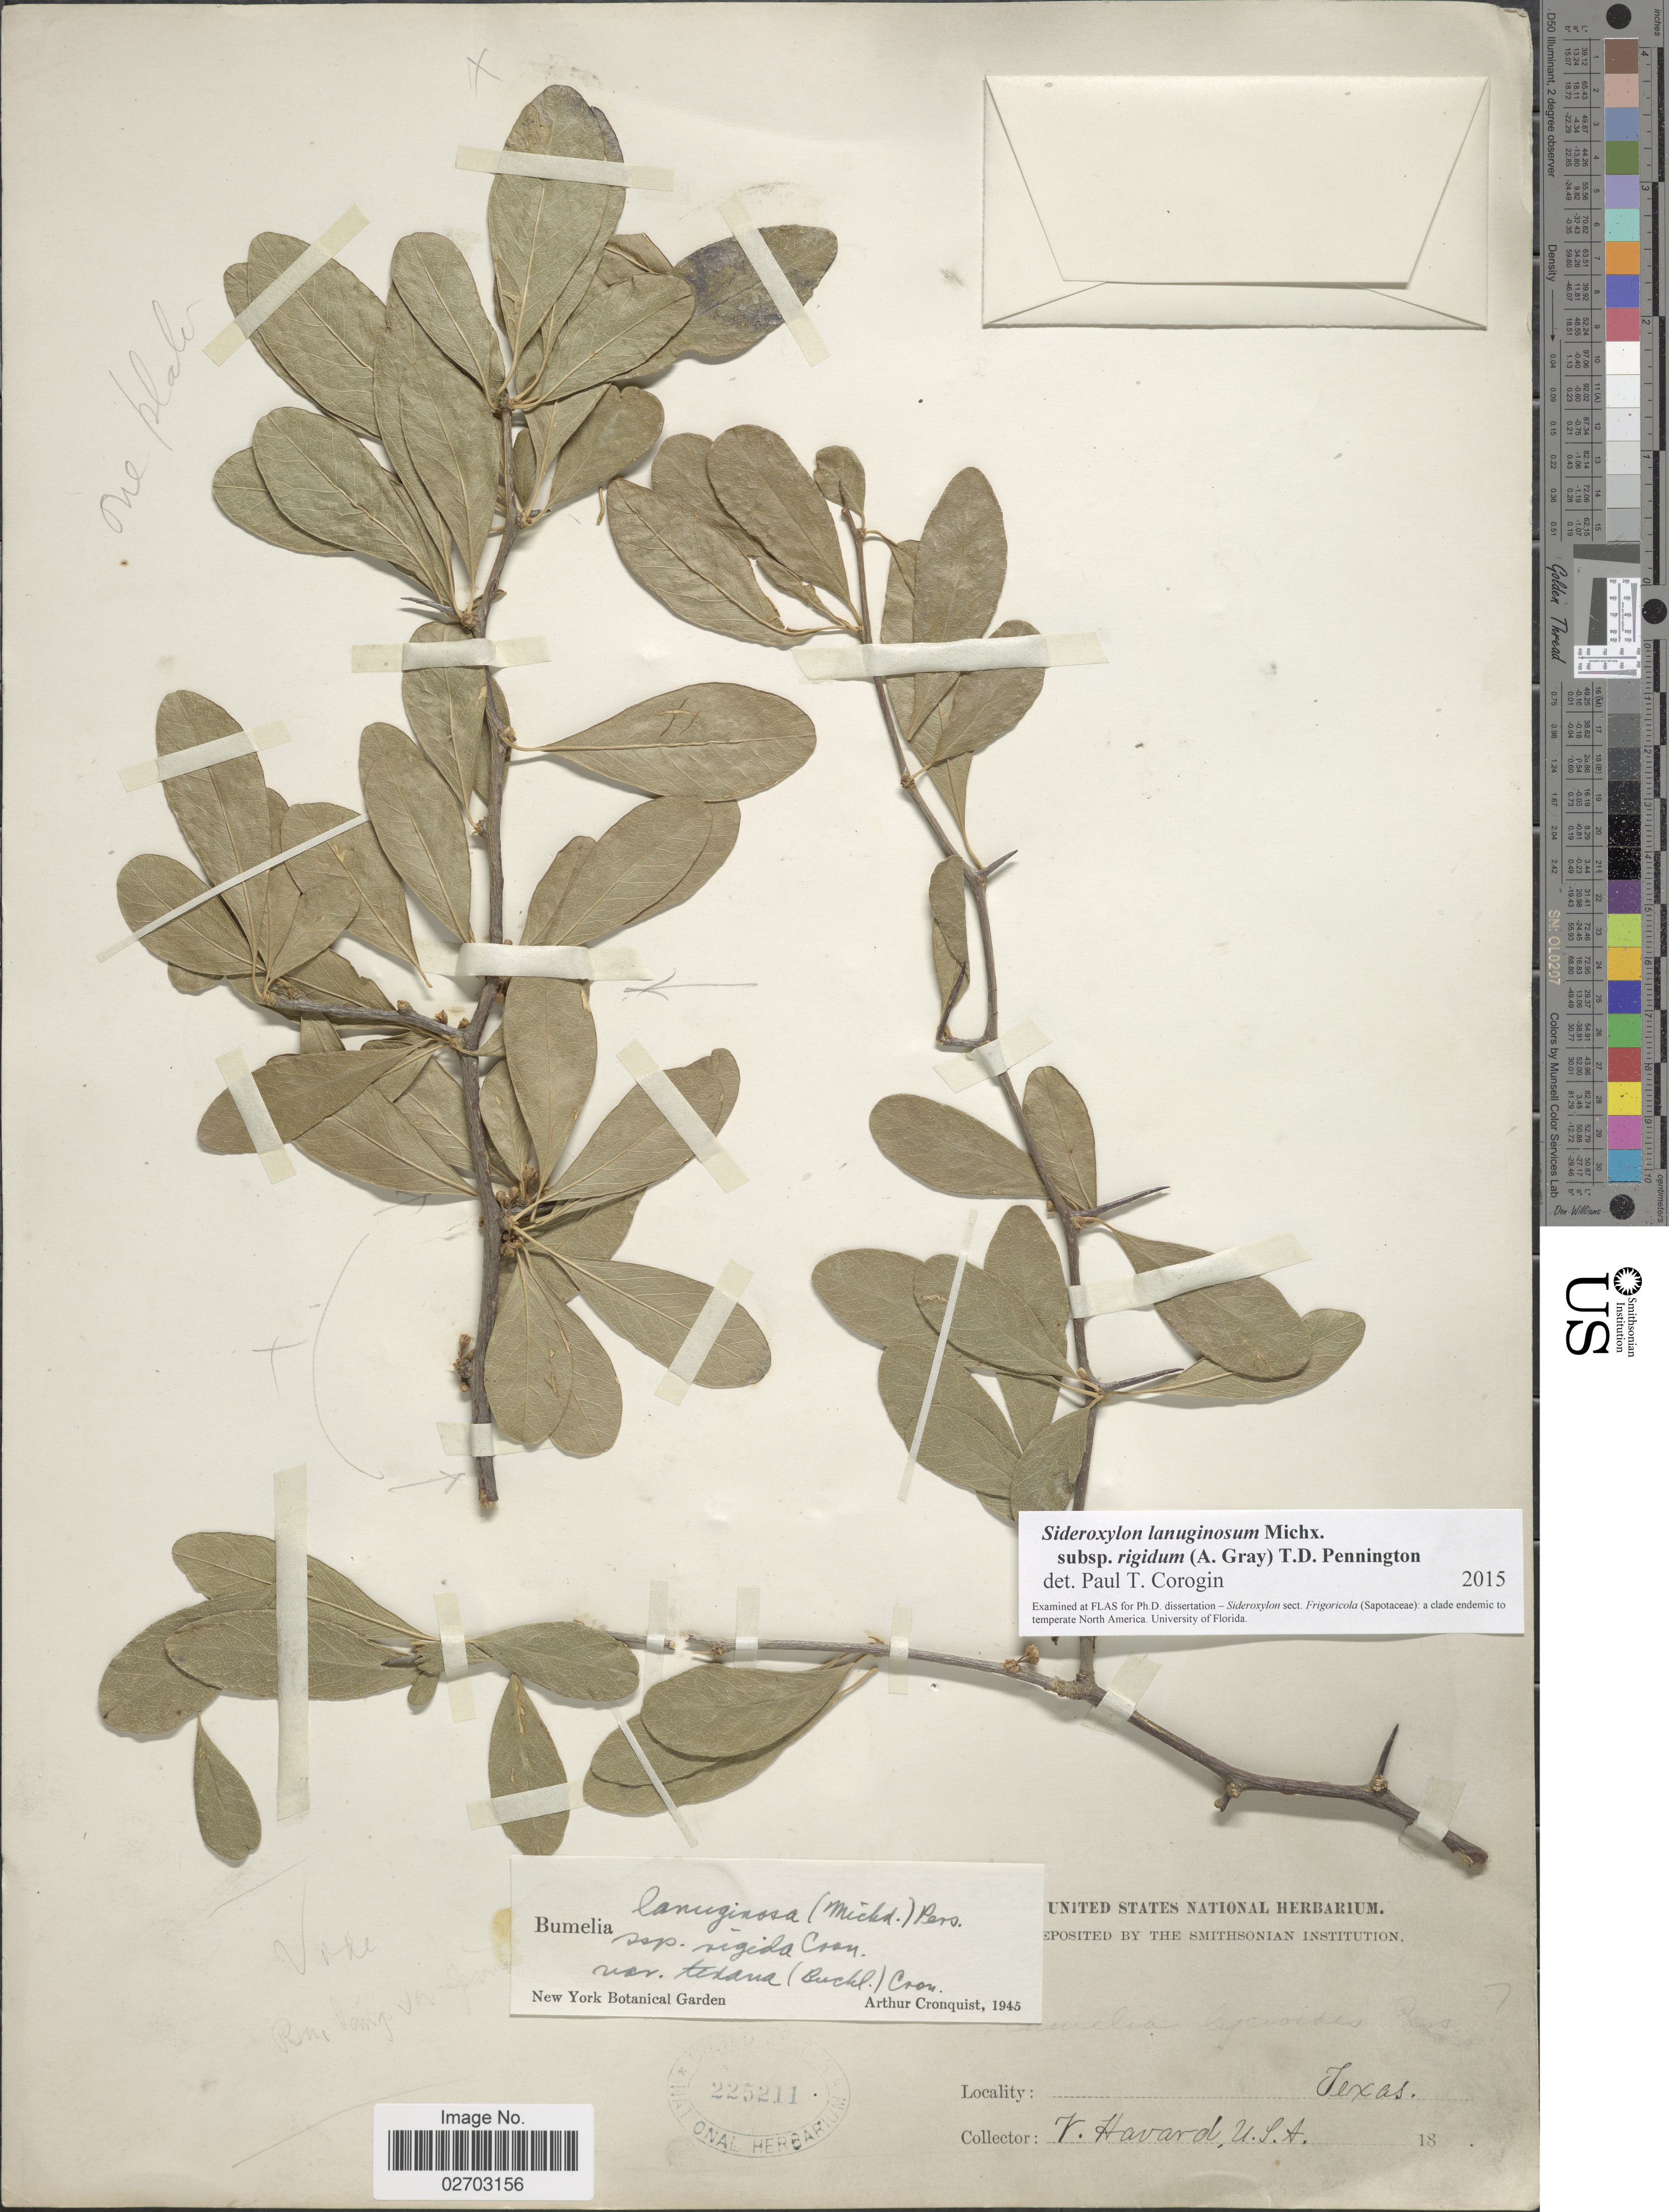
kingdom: Plantae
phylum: Tracheophyta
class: Magnoliopsida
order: Ericales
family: Sapotaceae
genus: Sideroxylon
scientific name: Sideroxylon lanuginosum subsp. rigidum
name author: (A. Gray) T.D. Penn.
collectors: V. Havard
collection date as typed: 18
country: United States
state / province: Texas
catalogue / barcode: US 225211